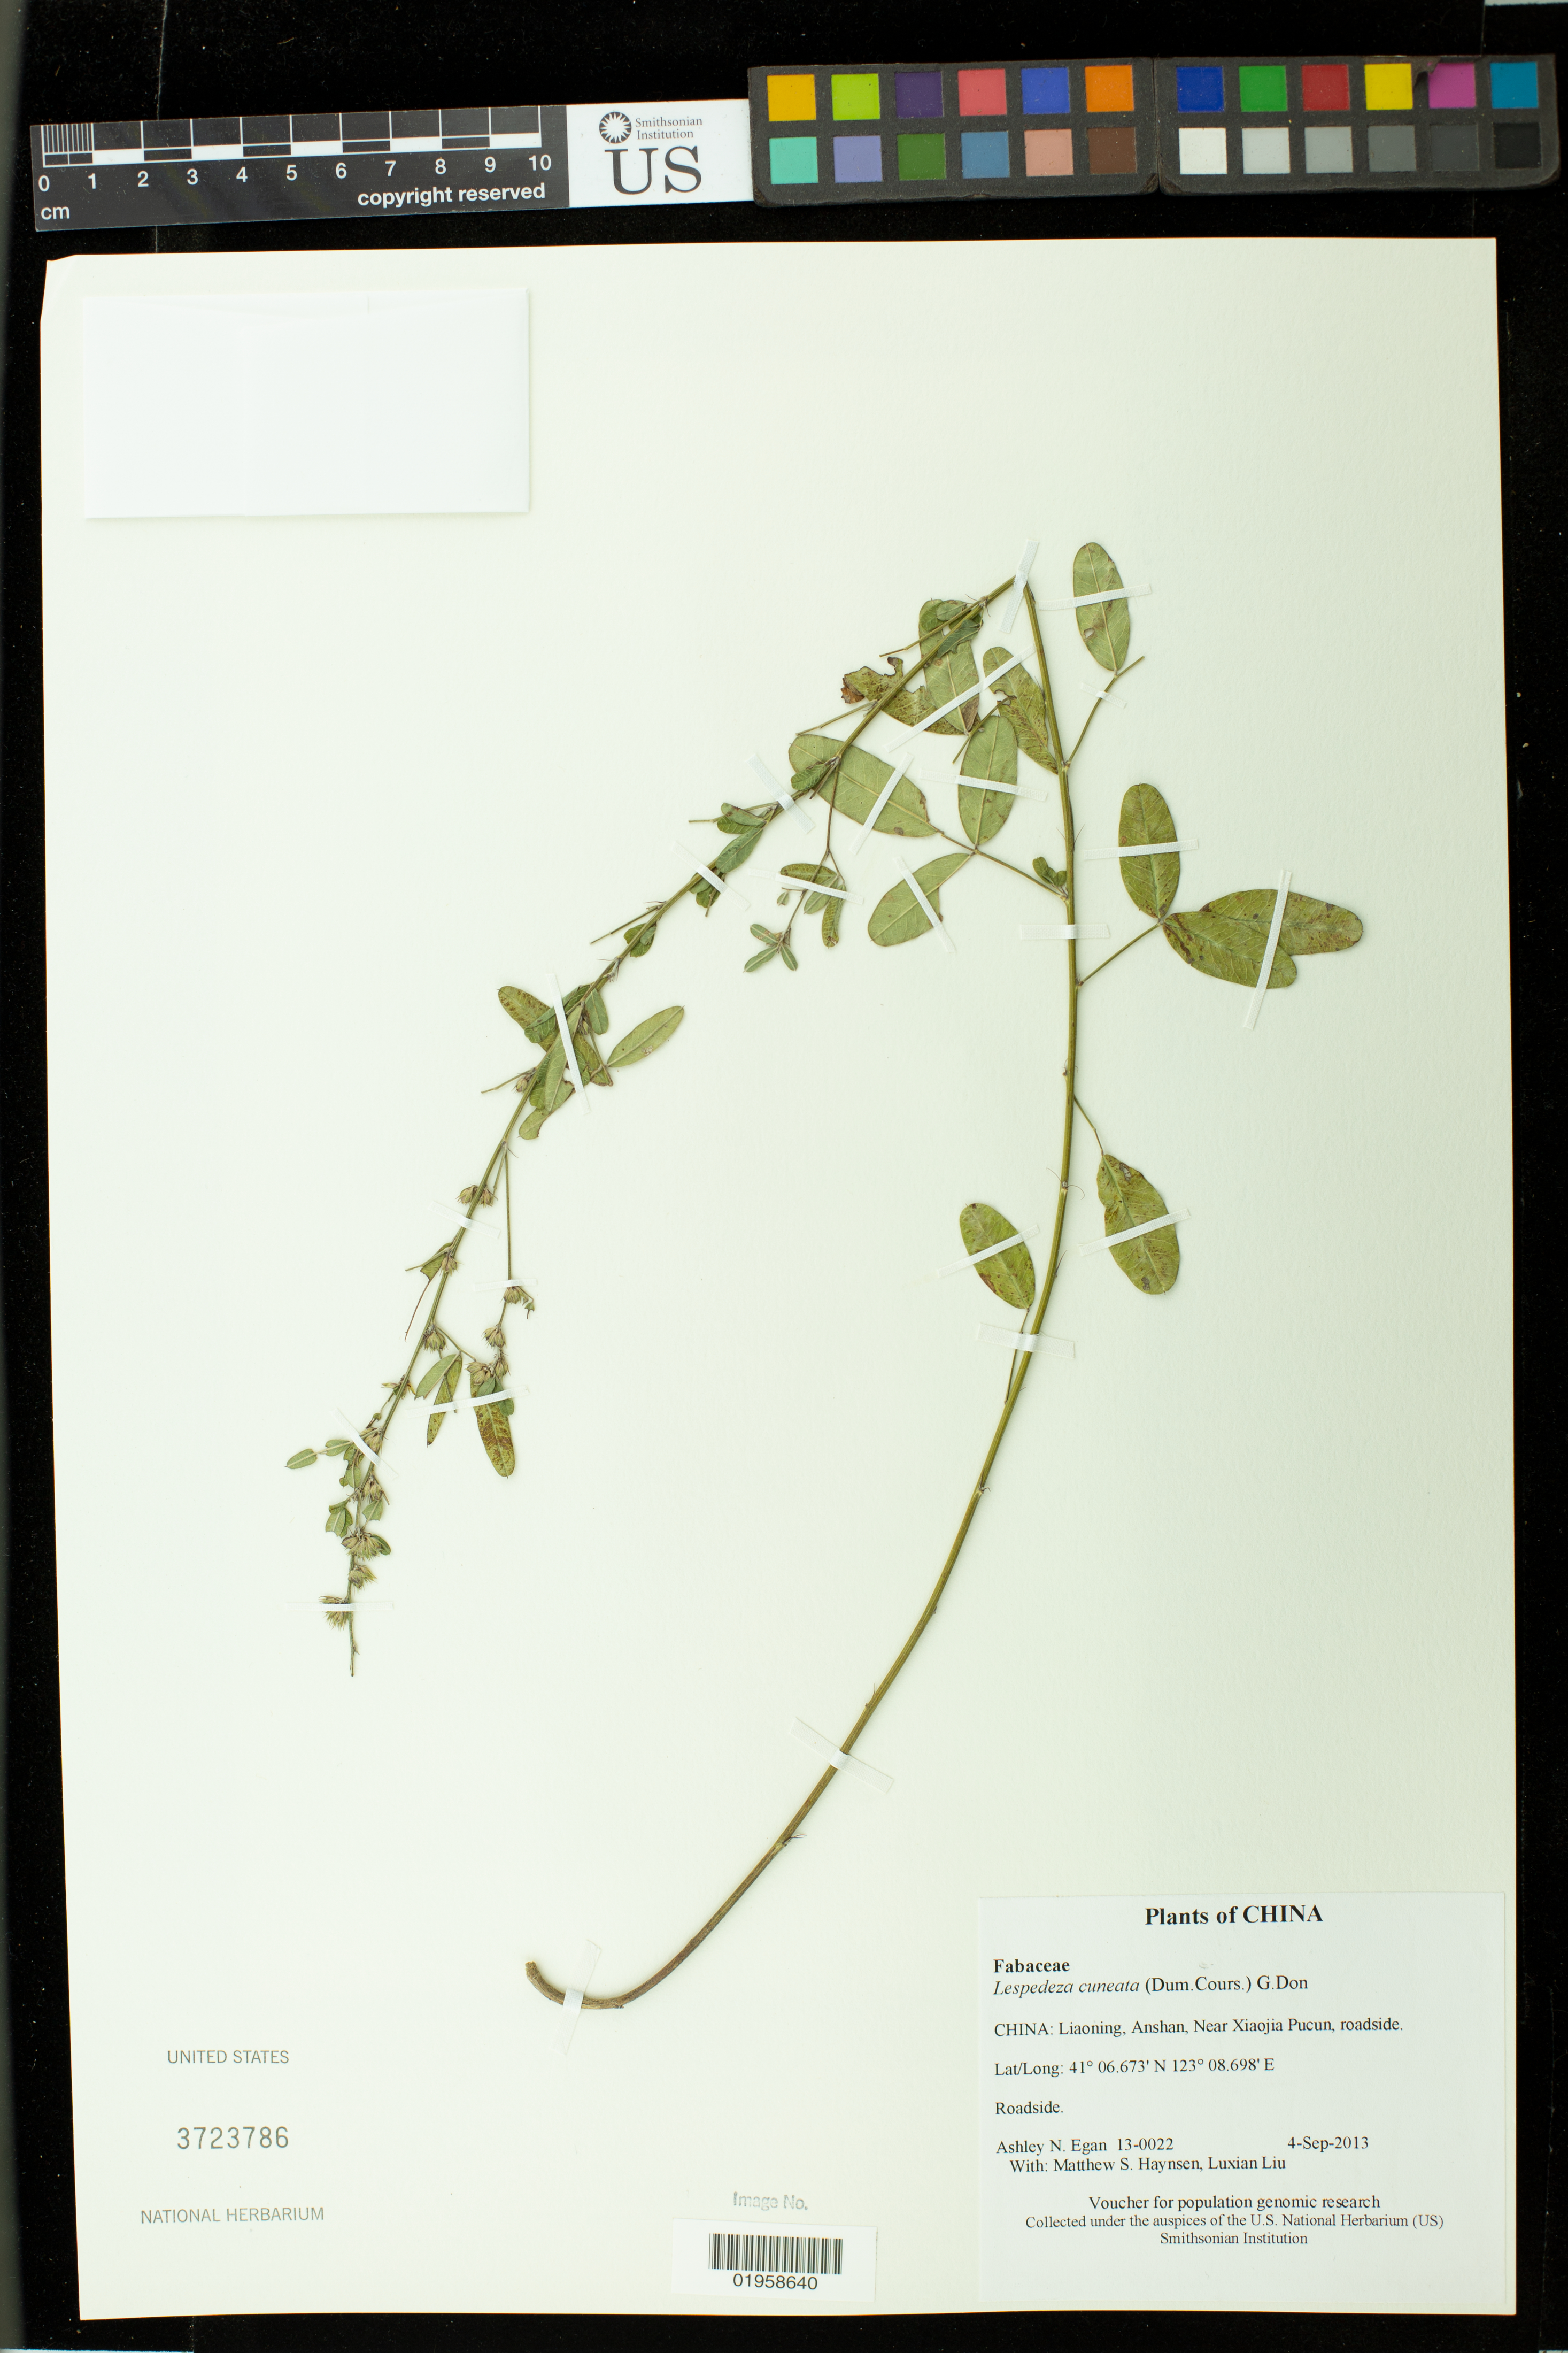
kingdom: Plantae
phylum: Tracheophyta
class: Magnoliopsida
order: Fabales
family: Fabaceae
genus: Lespedeza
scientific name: Lespedeza cuneata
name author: (Dum. Cours.) G. Don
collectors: A. N. Egan, M. Hansen & L. Liu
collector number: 13-0022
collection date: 2013-09-04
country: China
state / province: Liaoning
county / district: Anshan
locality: Near Xiaojia Pucun, roadside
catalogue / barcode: US 3723786